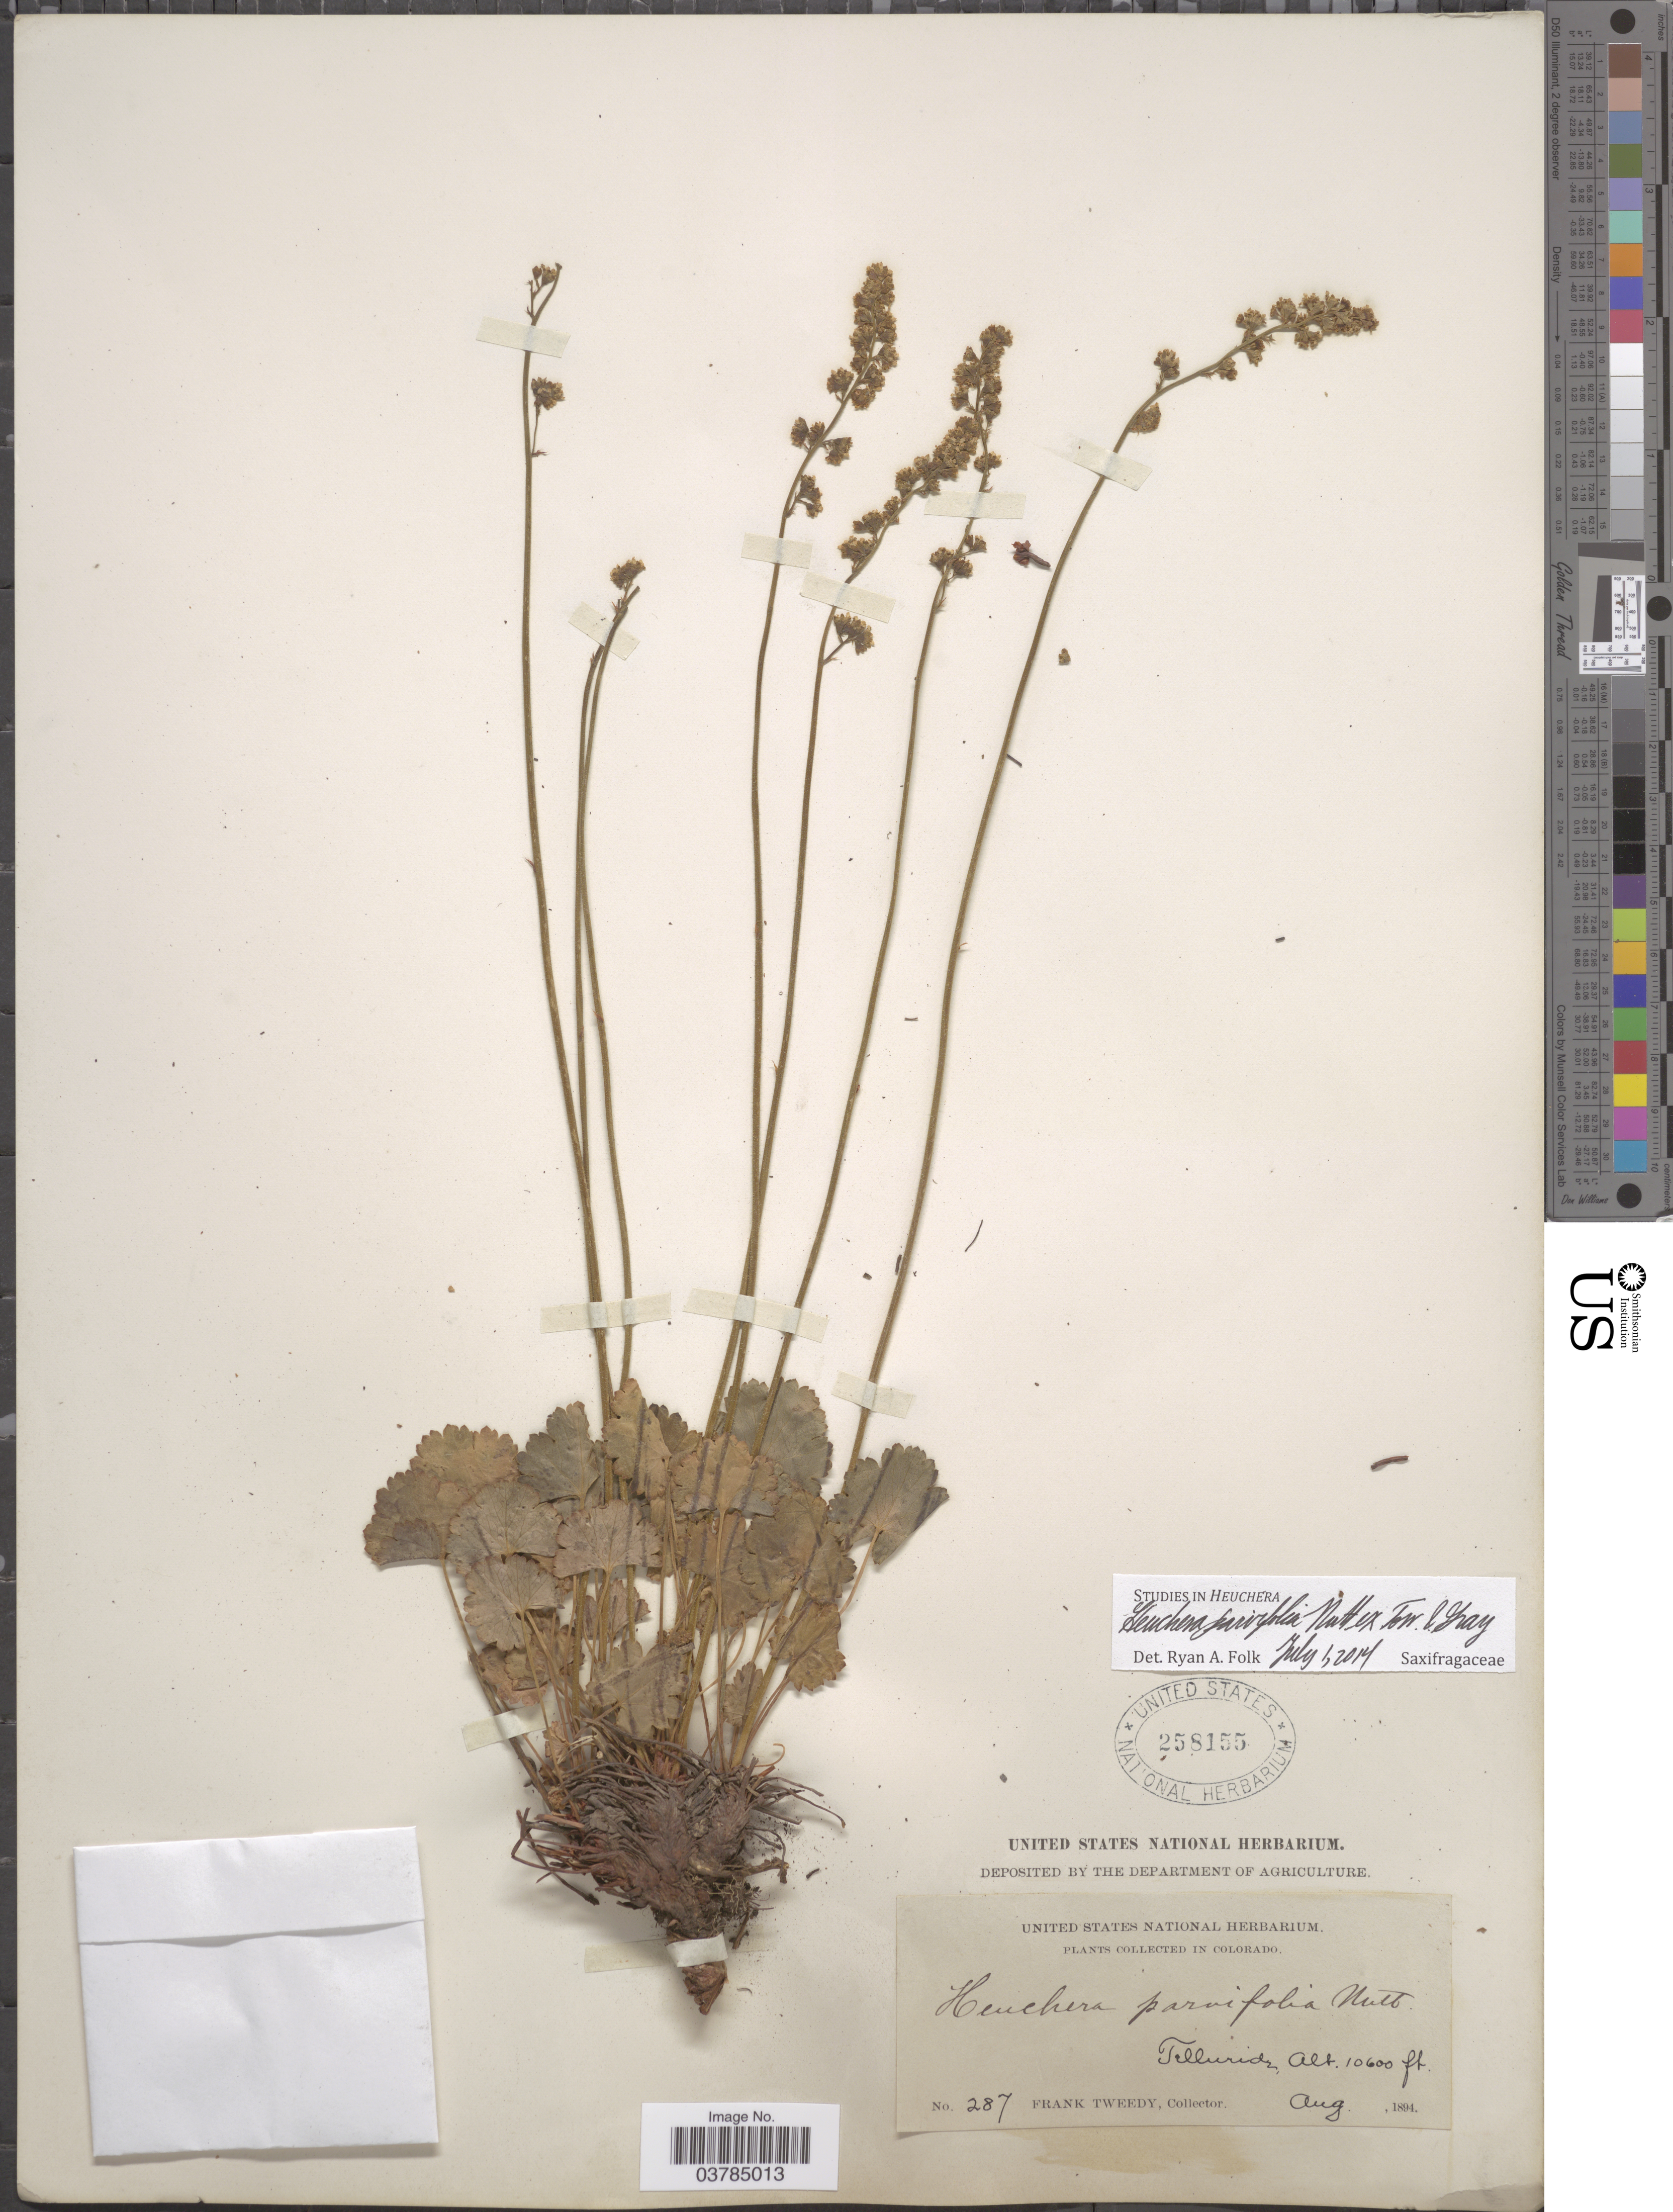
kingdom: Plantae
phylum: Tracheophyta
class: Magnoliopsida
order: Saxifragales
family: Saxifragaceae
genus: Heuchera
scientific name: Heuchera parvifolia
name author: Nutt.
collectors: F. Tweedy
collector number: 287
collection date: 1894-08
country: United States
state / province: Colorado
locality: Tillurids.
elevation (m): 3231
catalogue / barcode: US 258155